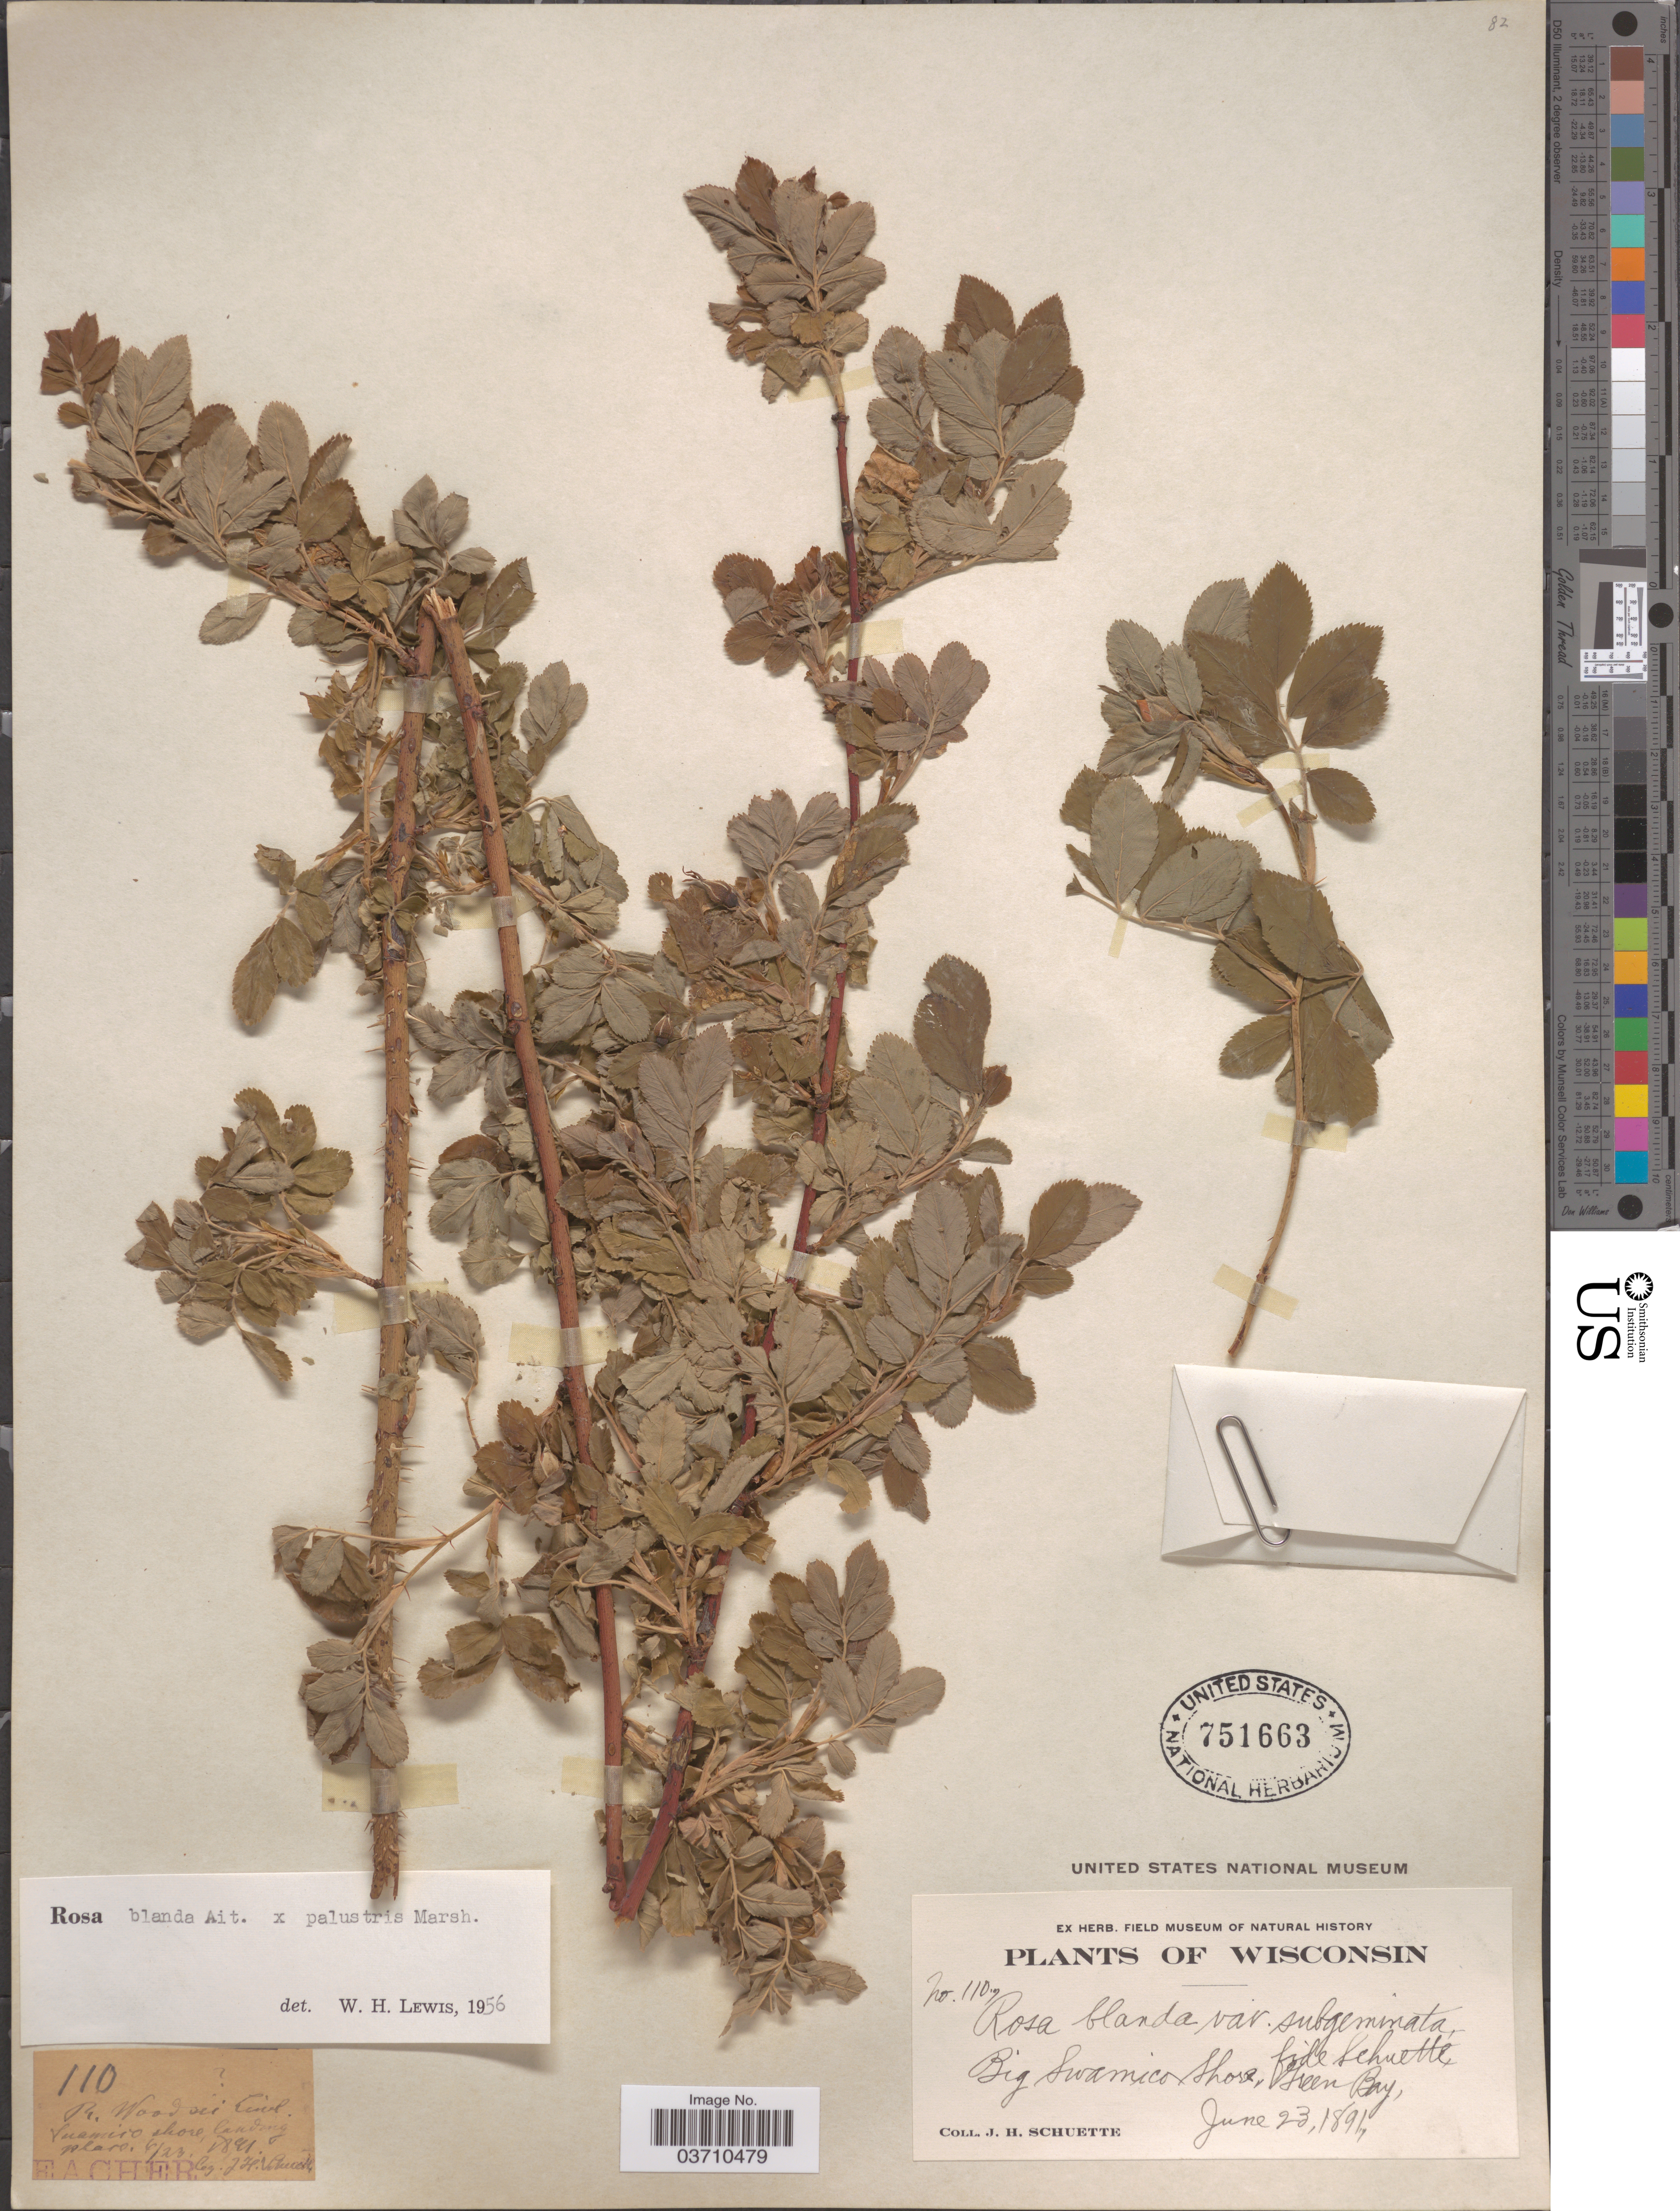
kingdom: Plantae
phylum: Tracheophyta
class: Magnoliopsida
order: Rosales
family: Rosaceae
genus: Rosa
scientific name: Rosa blanda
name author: Aiton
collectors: J. H. Schuette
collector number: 110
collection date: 1891-06-23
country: United States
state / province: Wisconsin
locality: Big Swamico Shore, Green Bay. Landing place.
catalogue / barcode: US 751663